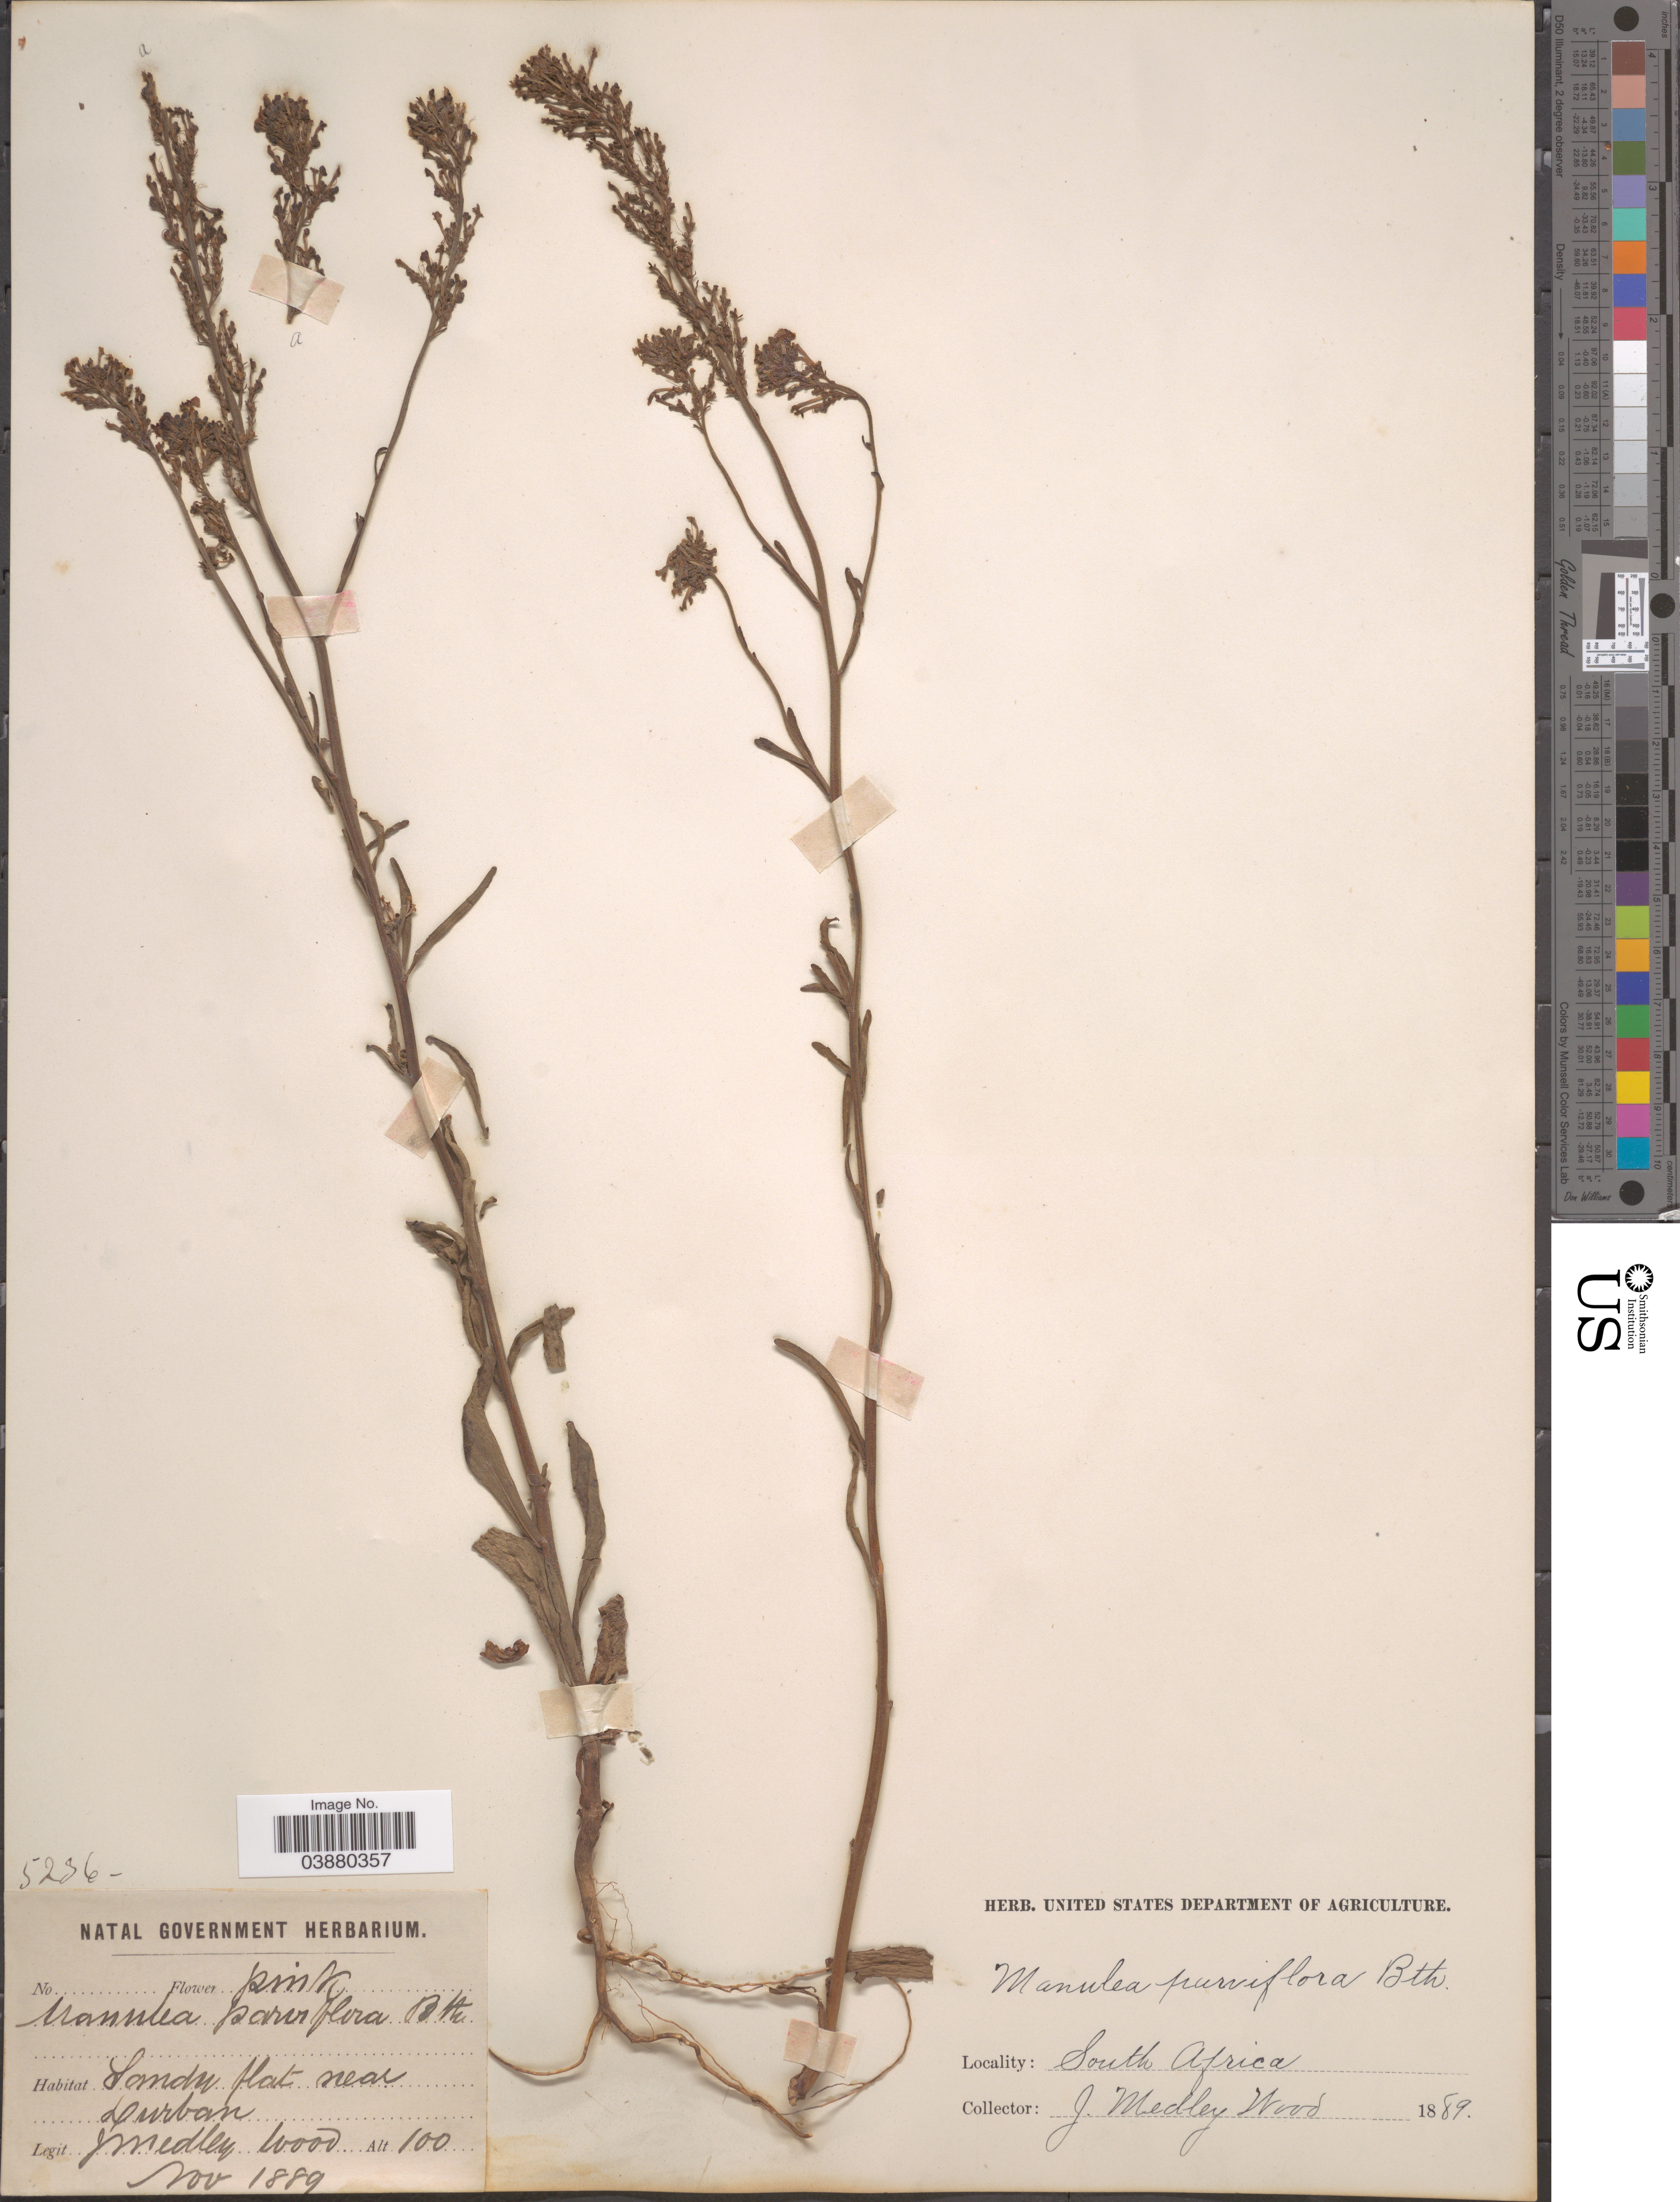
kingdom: Plantae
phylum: Tracheophyta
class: Magnoliopsida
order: Lamiales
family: Scrophulariaceae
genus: Manulea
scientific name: Manulea parviflora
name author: Benth.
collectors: J. Medley Wood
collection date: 1889-11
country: South Africa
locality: Near Durban.